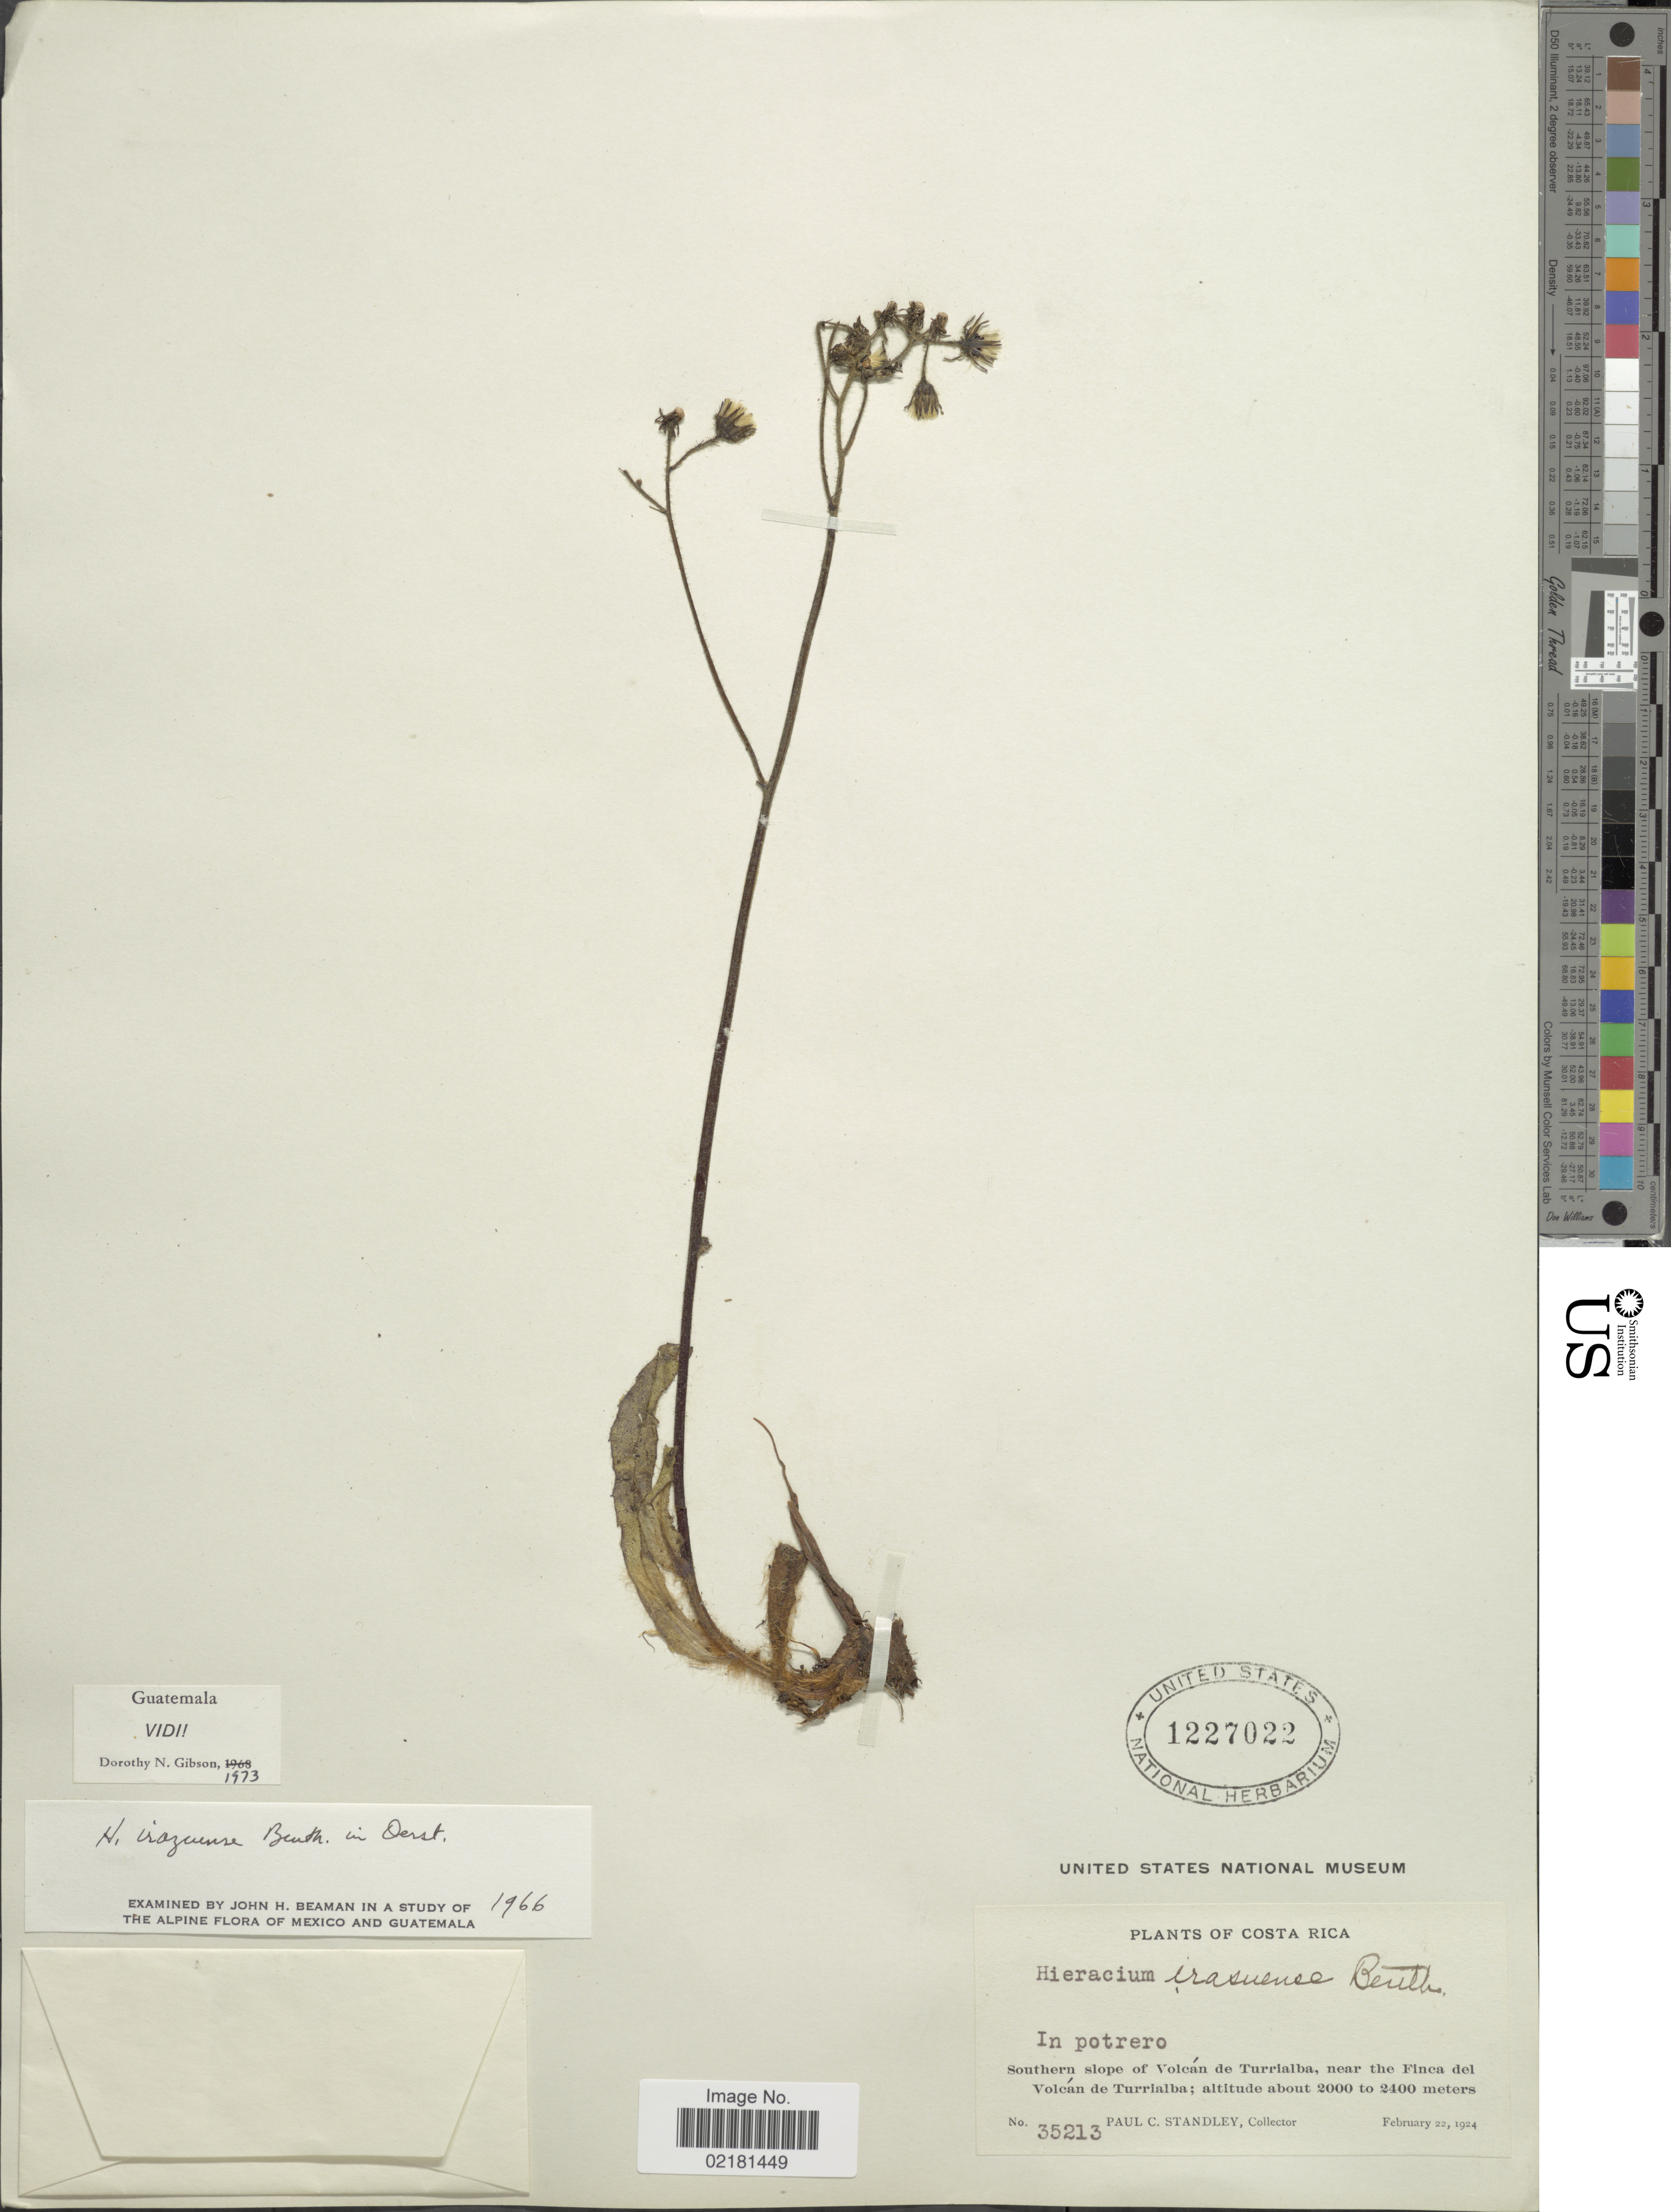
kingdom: Plantae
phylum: Tracheophyta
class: Magnoliopsida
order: Asterales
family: Asteraceae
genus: Hieracium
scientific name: Hieracium irasuense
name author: Benth.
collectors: P. C. Standley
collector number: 35213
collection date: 1924-02-22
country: Costa Rica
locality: Southern slope of Volcan de Turrialba, near the Finca del Volcan de Turrialba.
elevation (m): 2000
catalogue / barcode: US 1227022